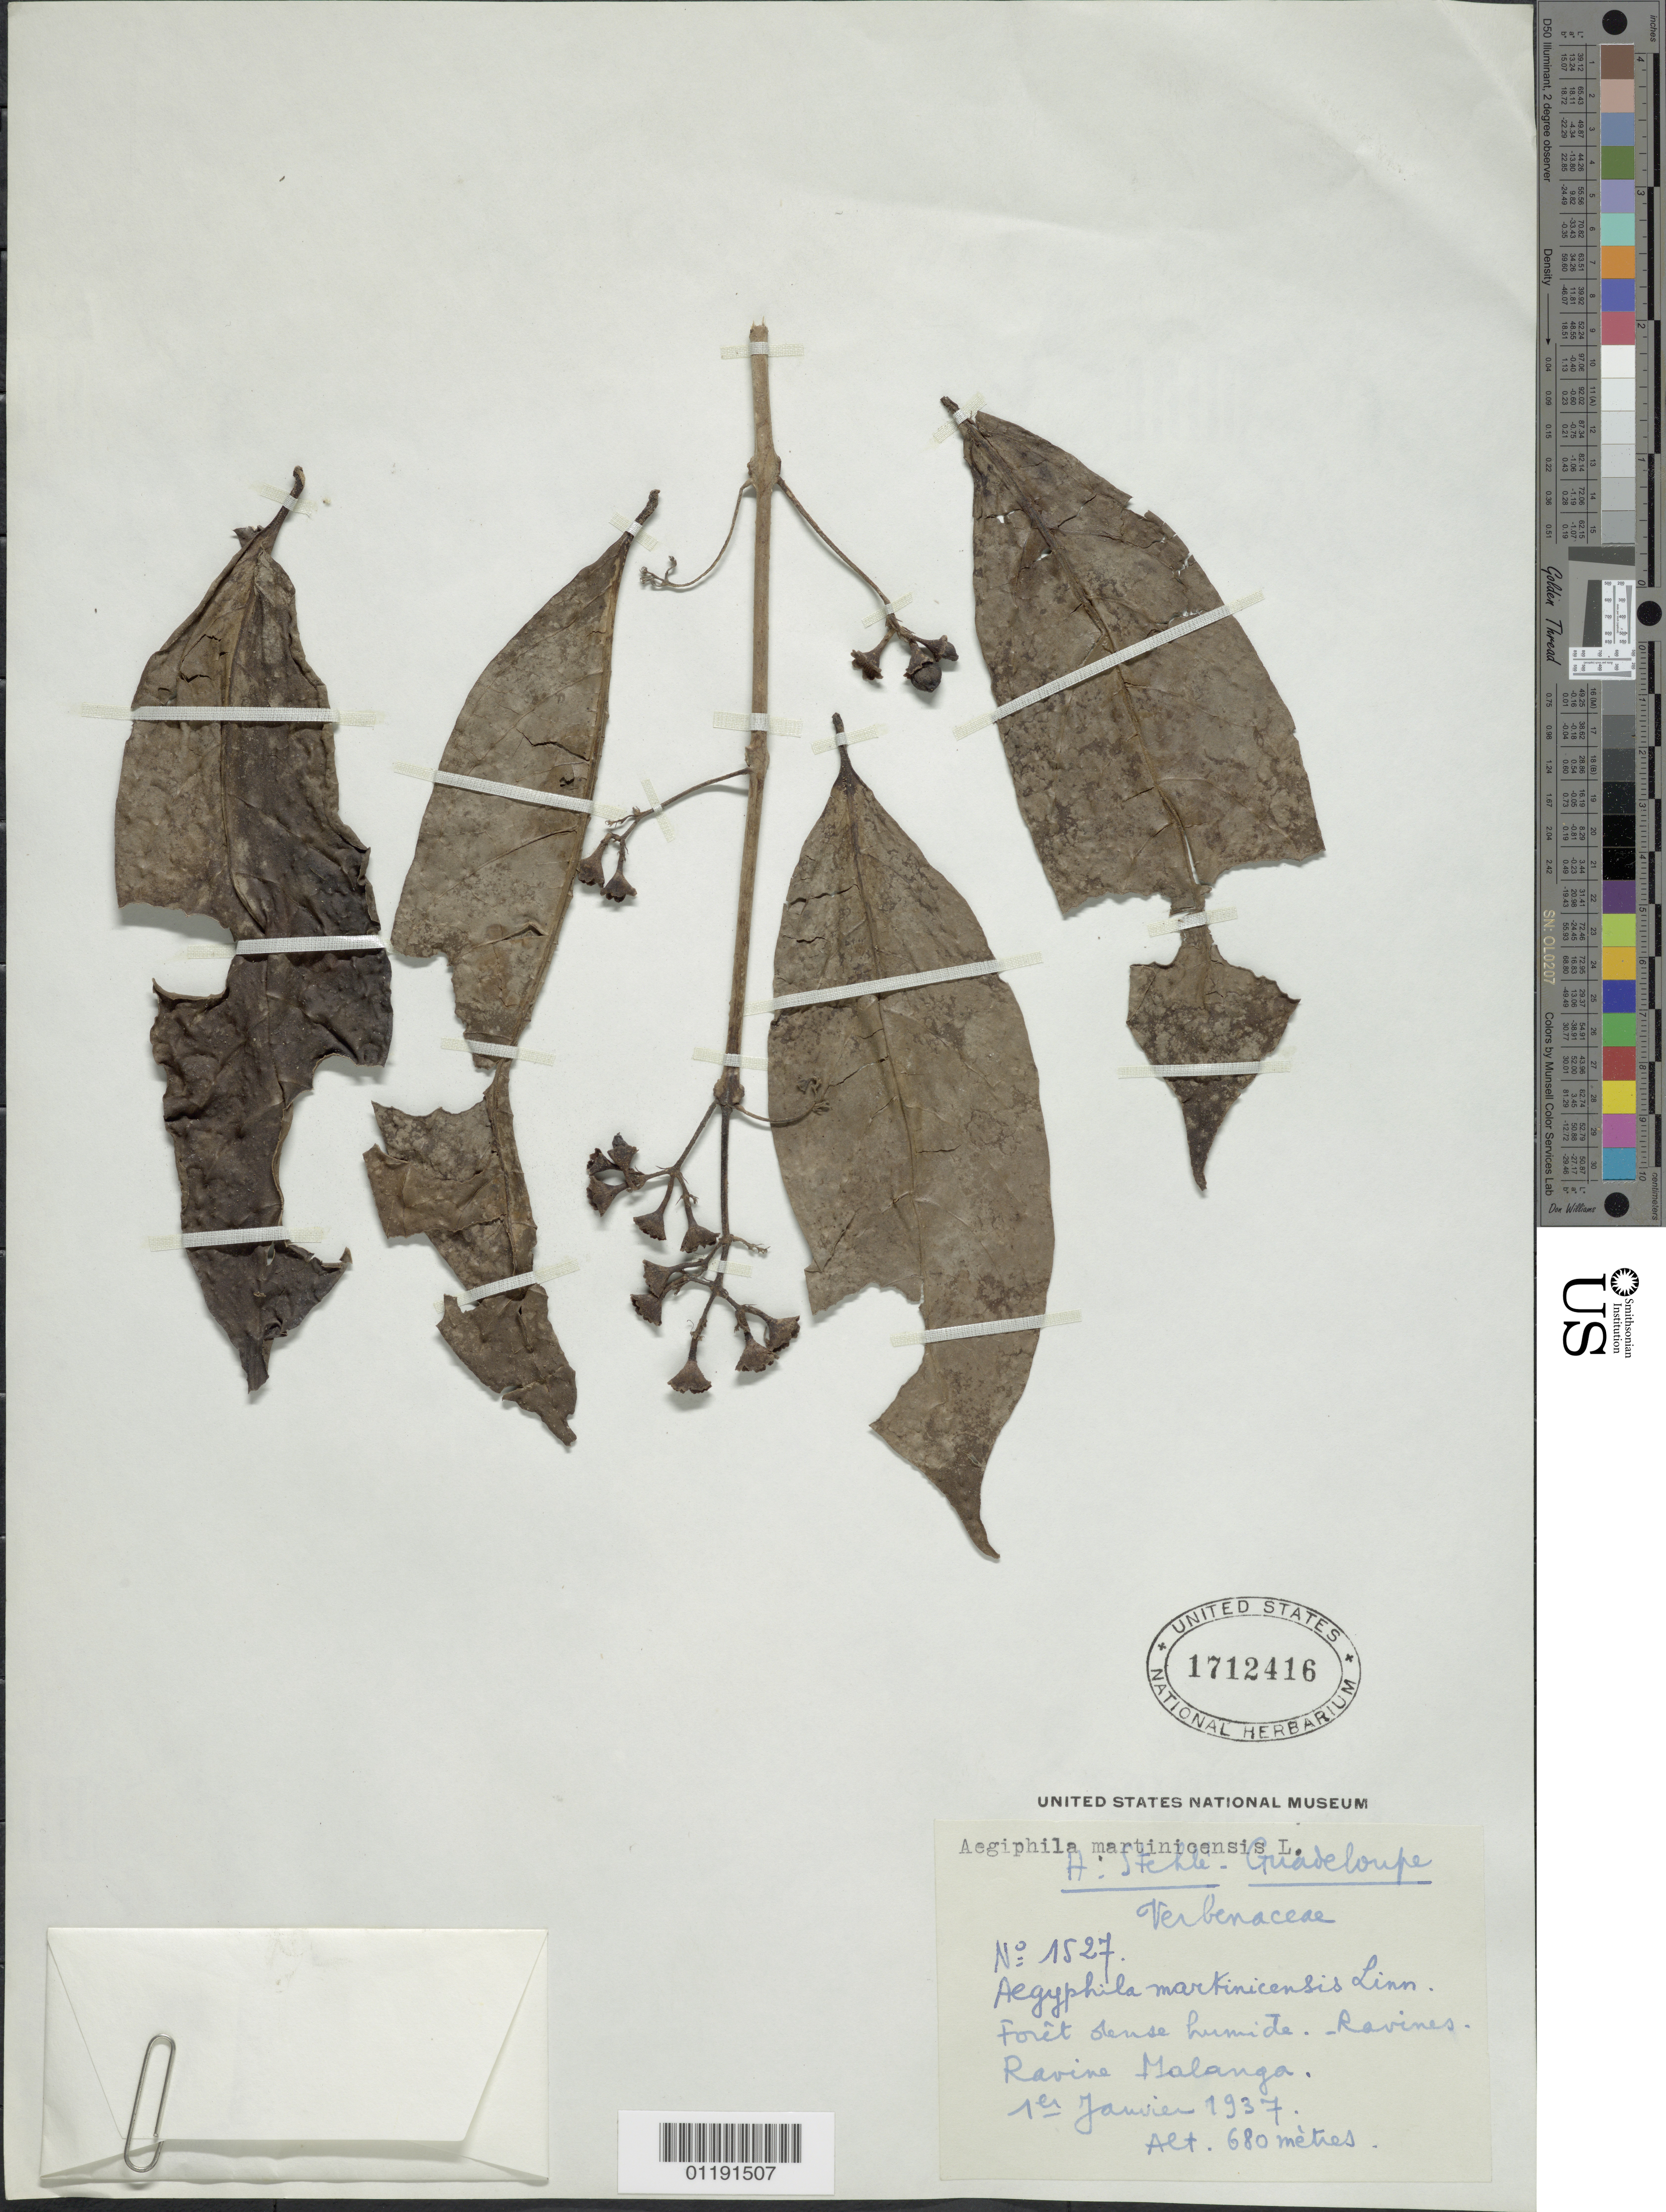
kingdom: Plantae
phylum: Tracheophyta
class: Magnoliopsida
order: Lamiales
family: Lamiaceae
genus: Aegiphila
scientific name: Aegiphila martinicensis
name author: Jacq.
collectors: H. Stehlé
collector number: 1527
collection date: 1937-01-01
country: Guadeloupe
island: Basse-Terre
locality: Ravine Malanga, Sainte Claude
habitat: Ravine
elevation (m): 680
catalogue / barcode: US 1712416